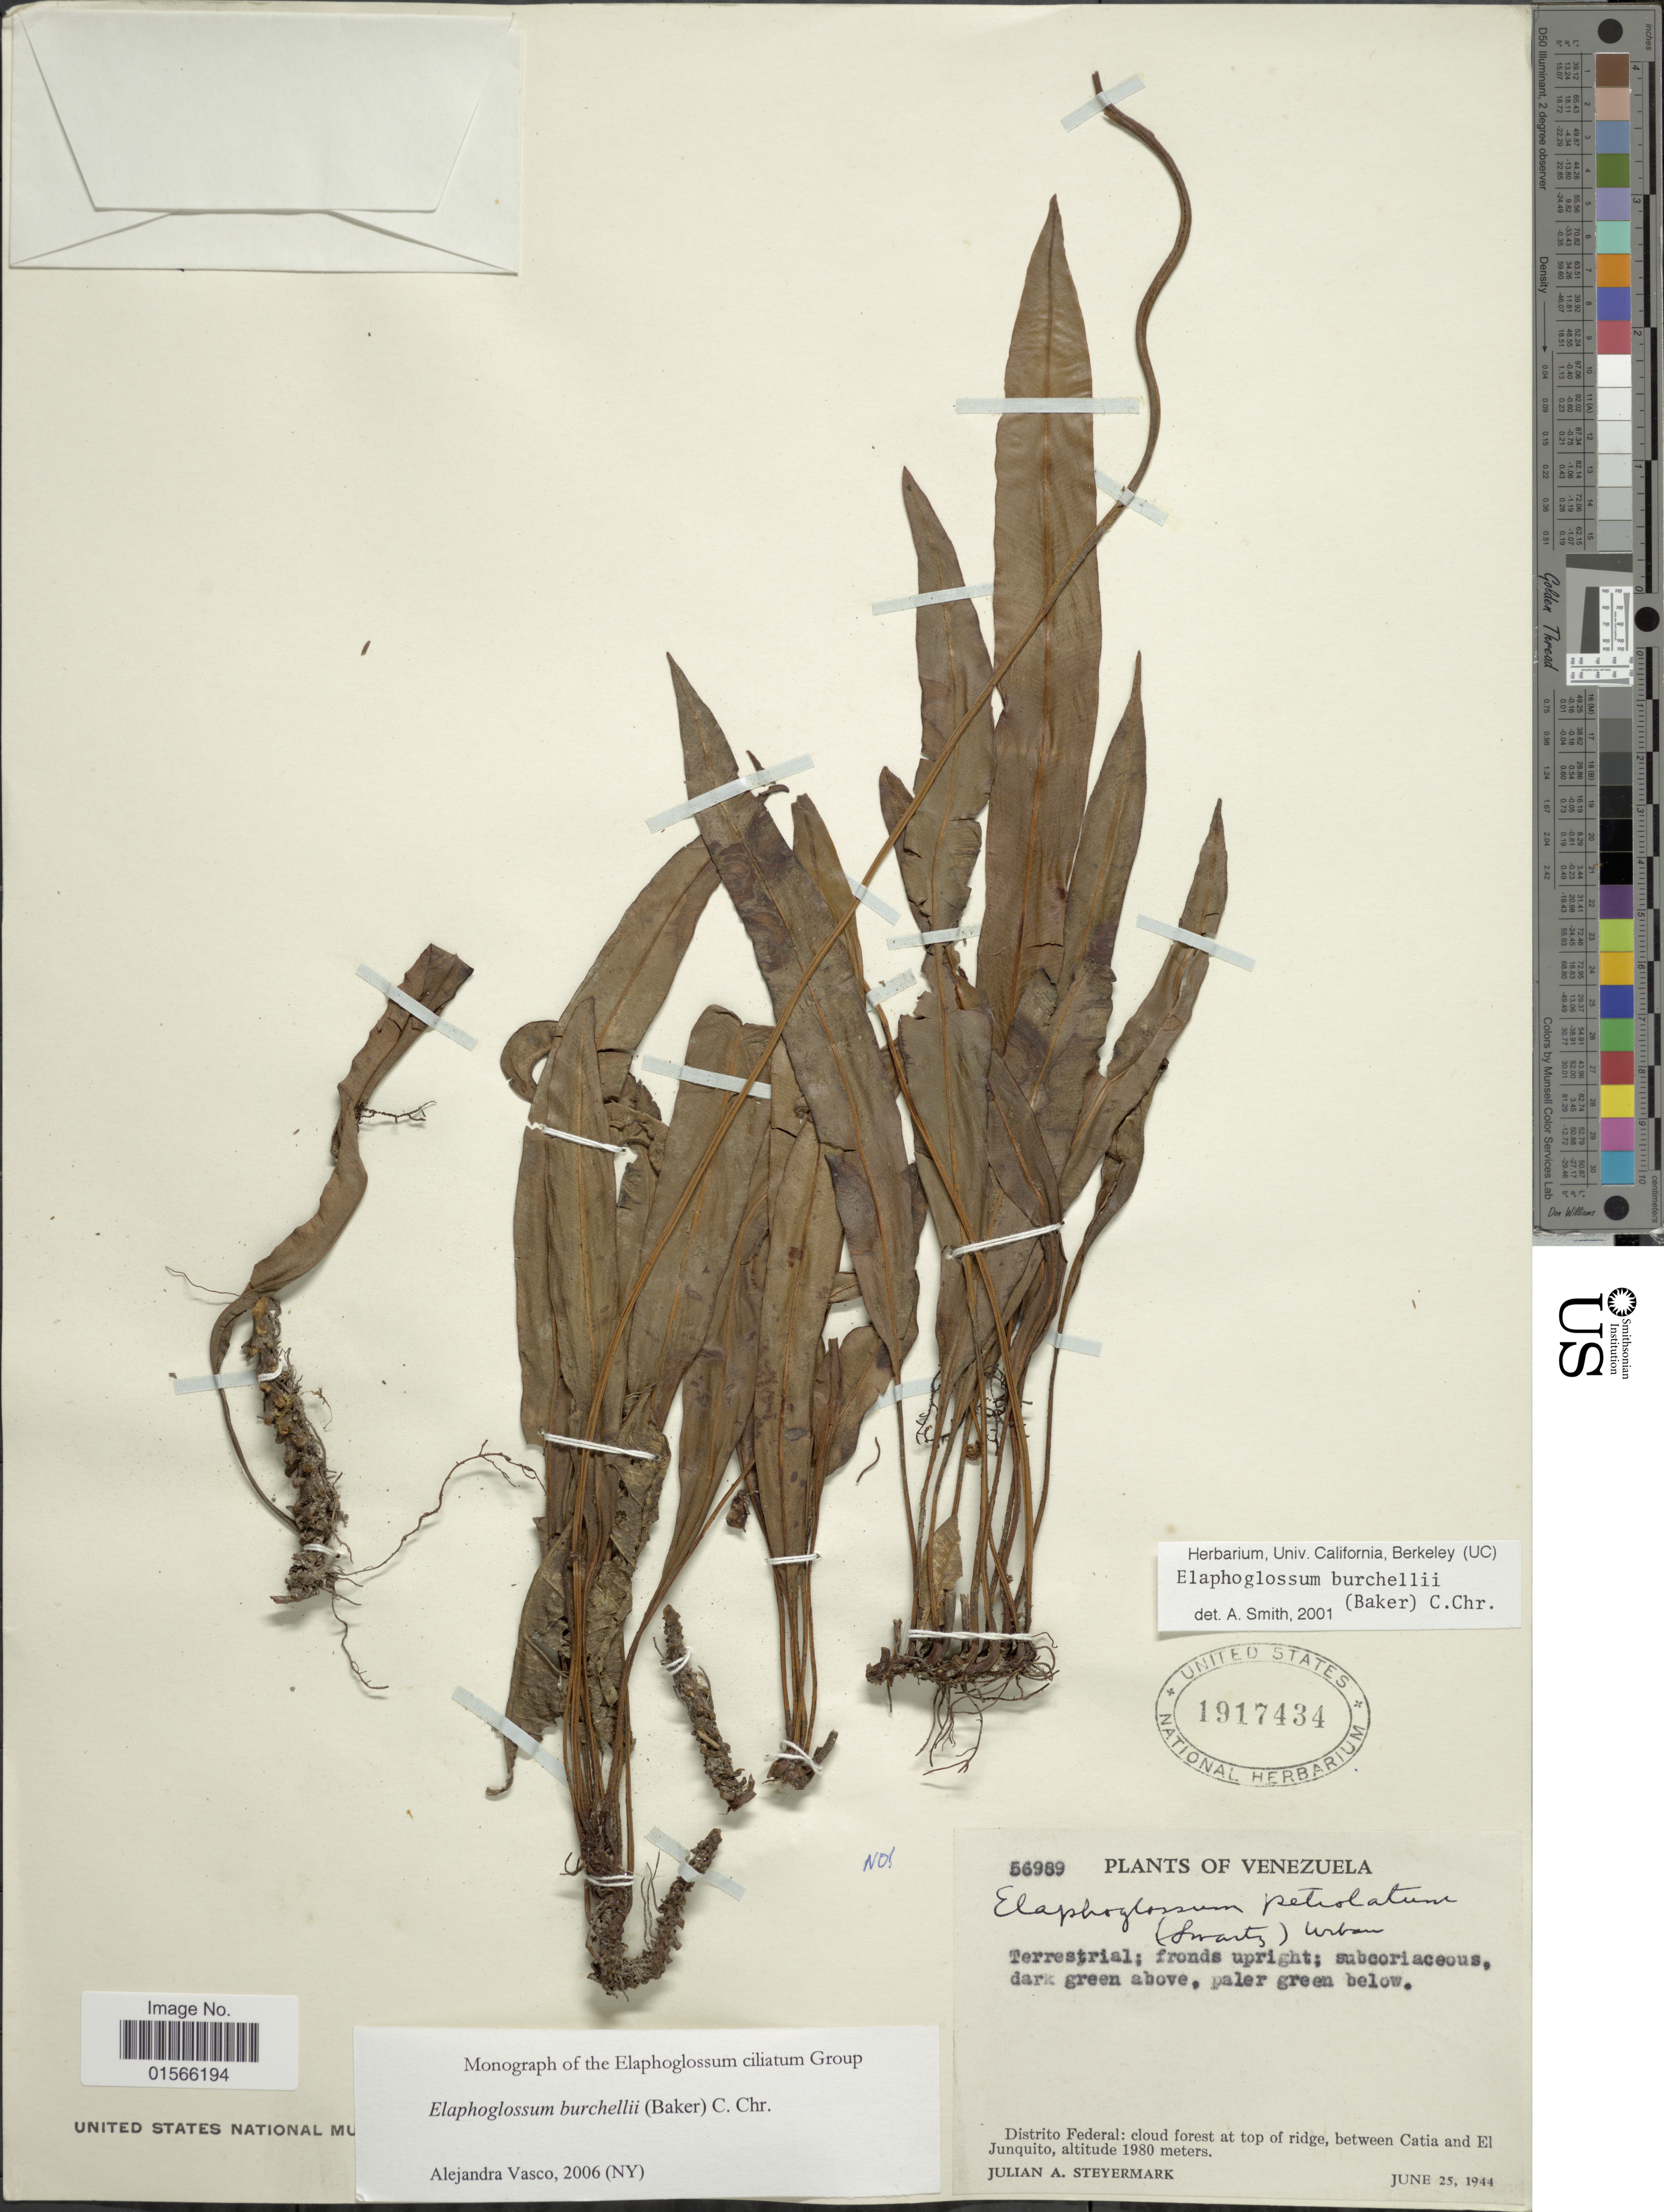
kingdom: Plantae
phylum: Tracheophyta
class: Polypodiopsida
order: Polypodiales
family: Dryopteridaceae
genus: Elaphoglossum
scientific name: Elaphoglossum burchellii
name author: (Baker) C. Chr.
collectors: J. Steyermark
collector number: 56989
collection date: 1944-06-25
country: Venezuela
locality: Distito Federal: cloud forest at top of ridge, between Catia and El Junquito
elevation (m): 1980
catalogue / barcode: US 1917434